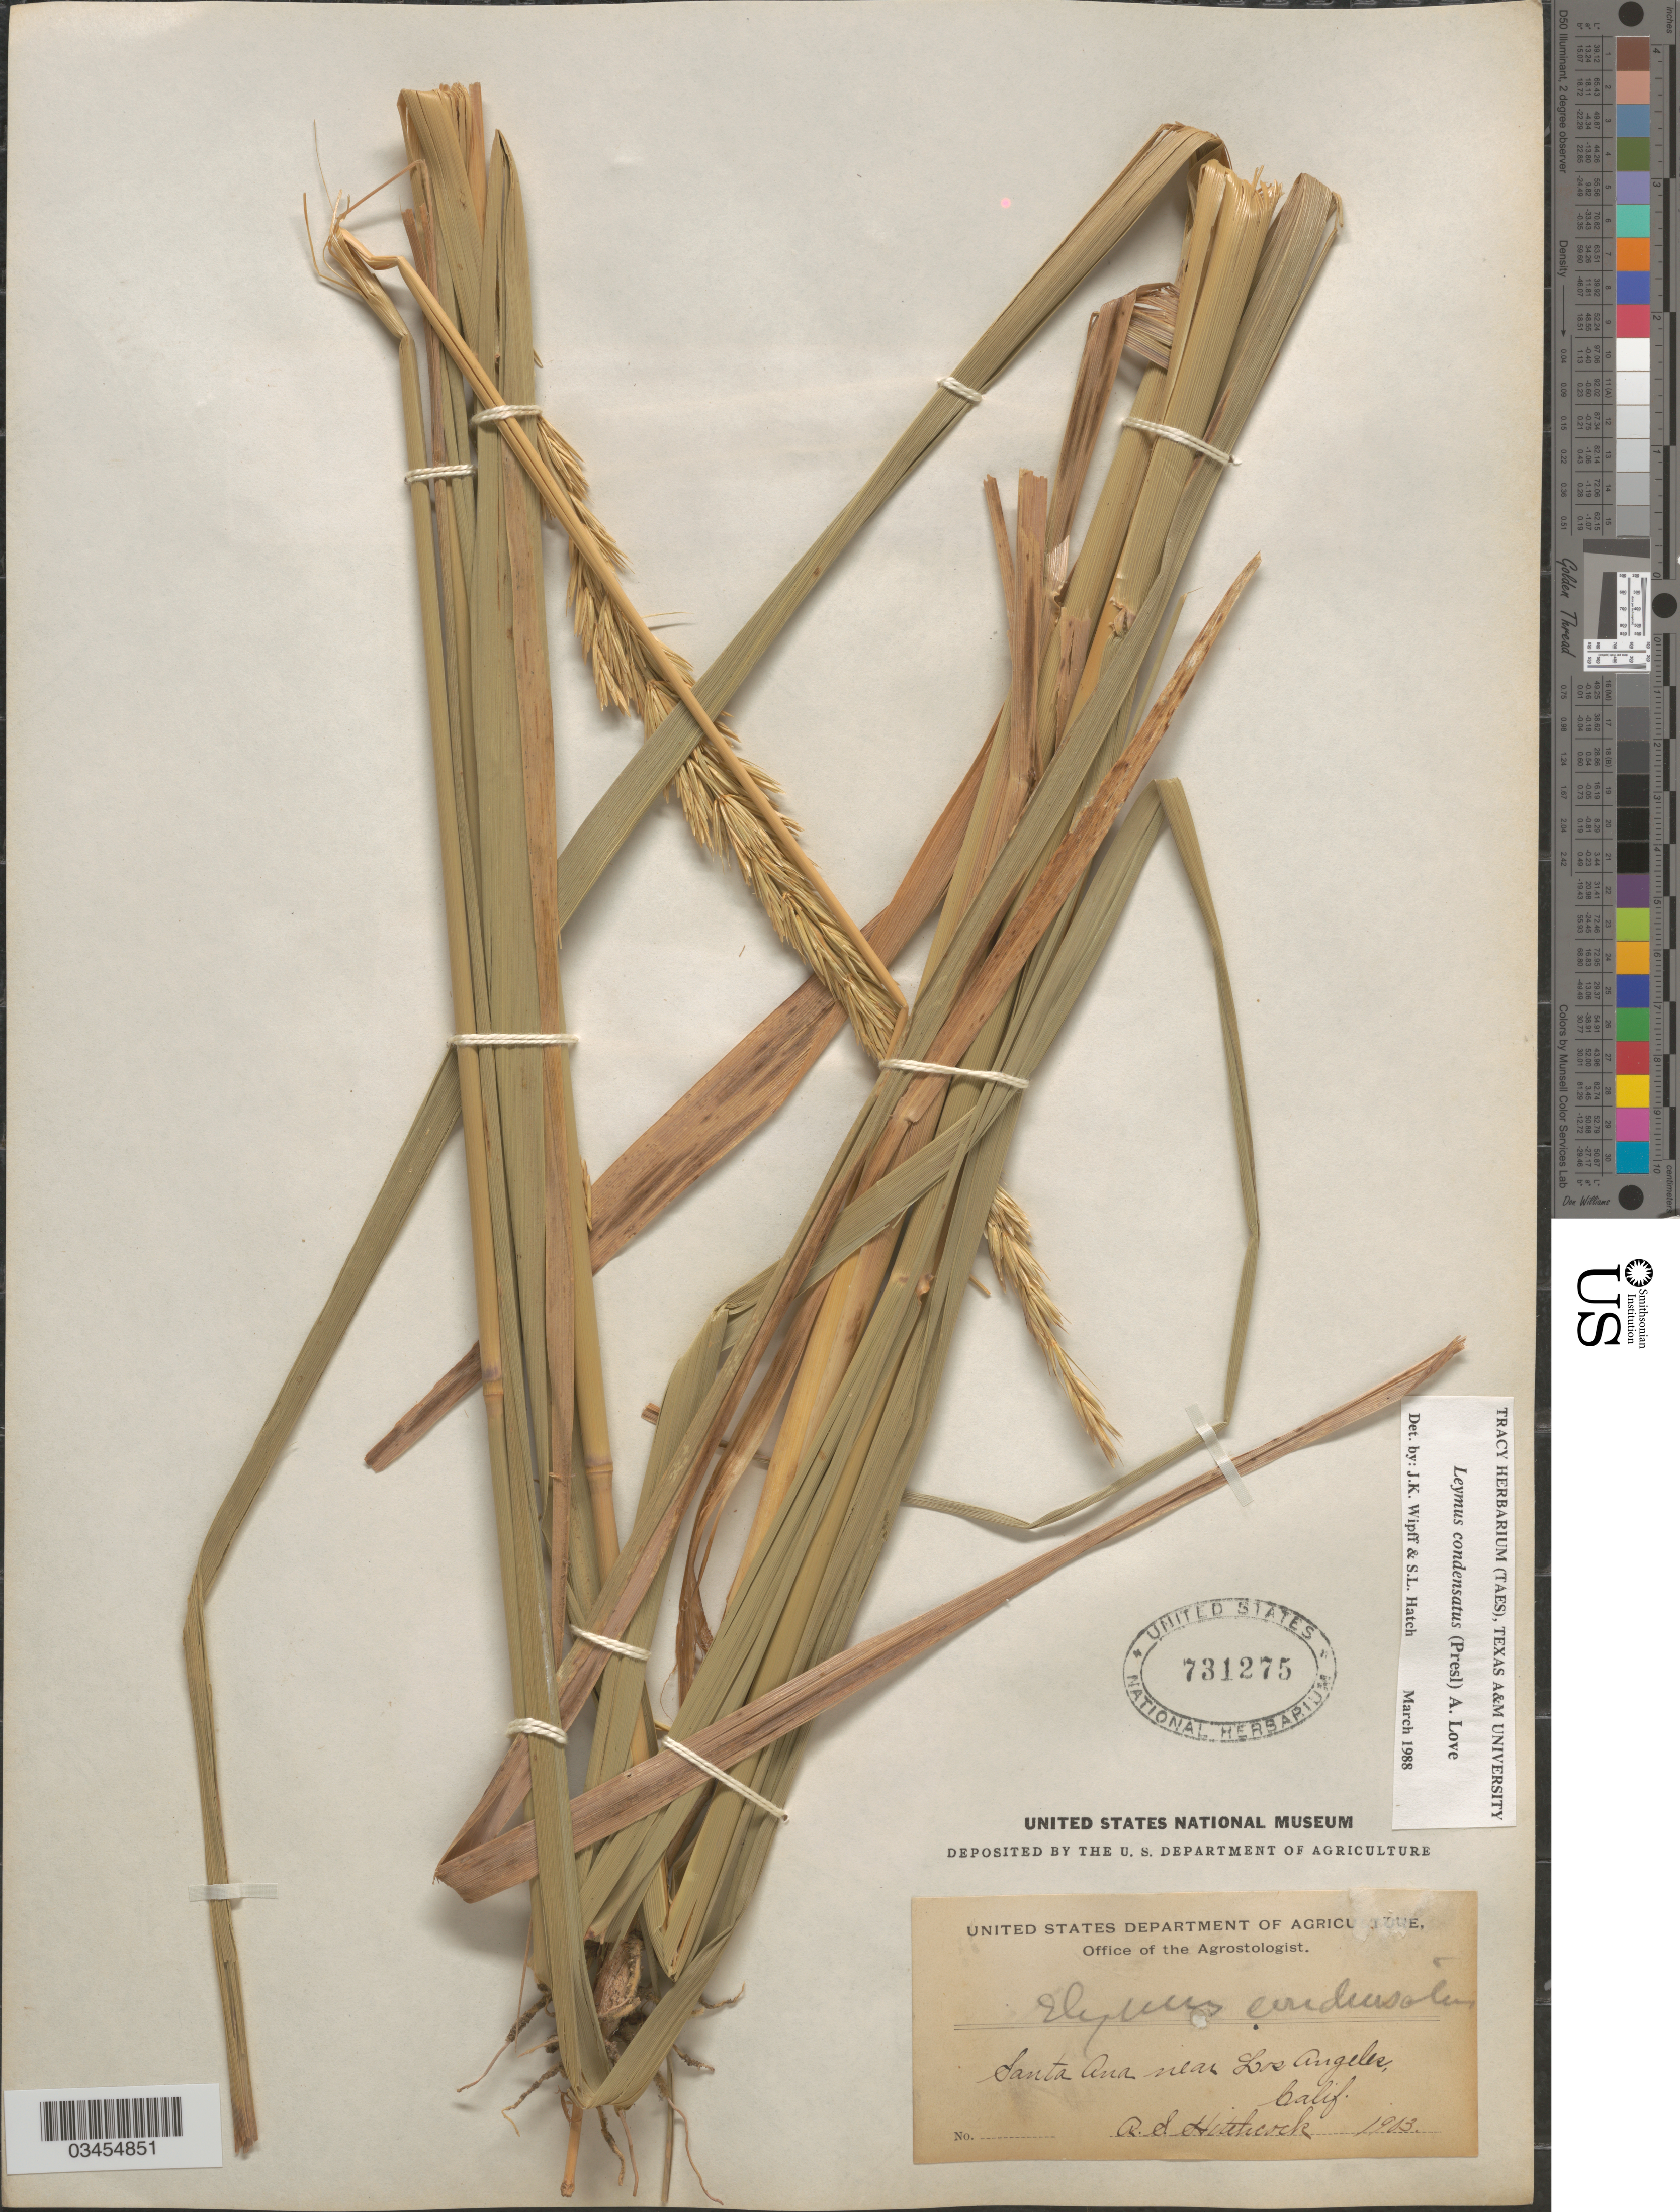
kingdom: Plantae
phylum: Tracheophyta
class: Liliopsida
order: Poales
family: Poaceae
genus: Leymus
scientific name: Leymus condensatus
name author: (J. Presl) Á. Löve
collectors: A. S. Hitchcock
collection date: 1903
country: United States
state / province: California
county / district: Los Angeles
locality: Santa Ana near Los Angeles.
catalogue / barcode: US 731275